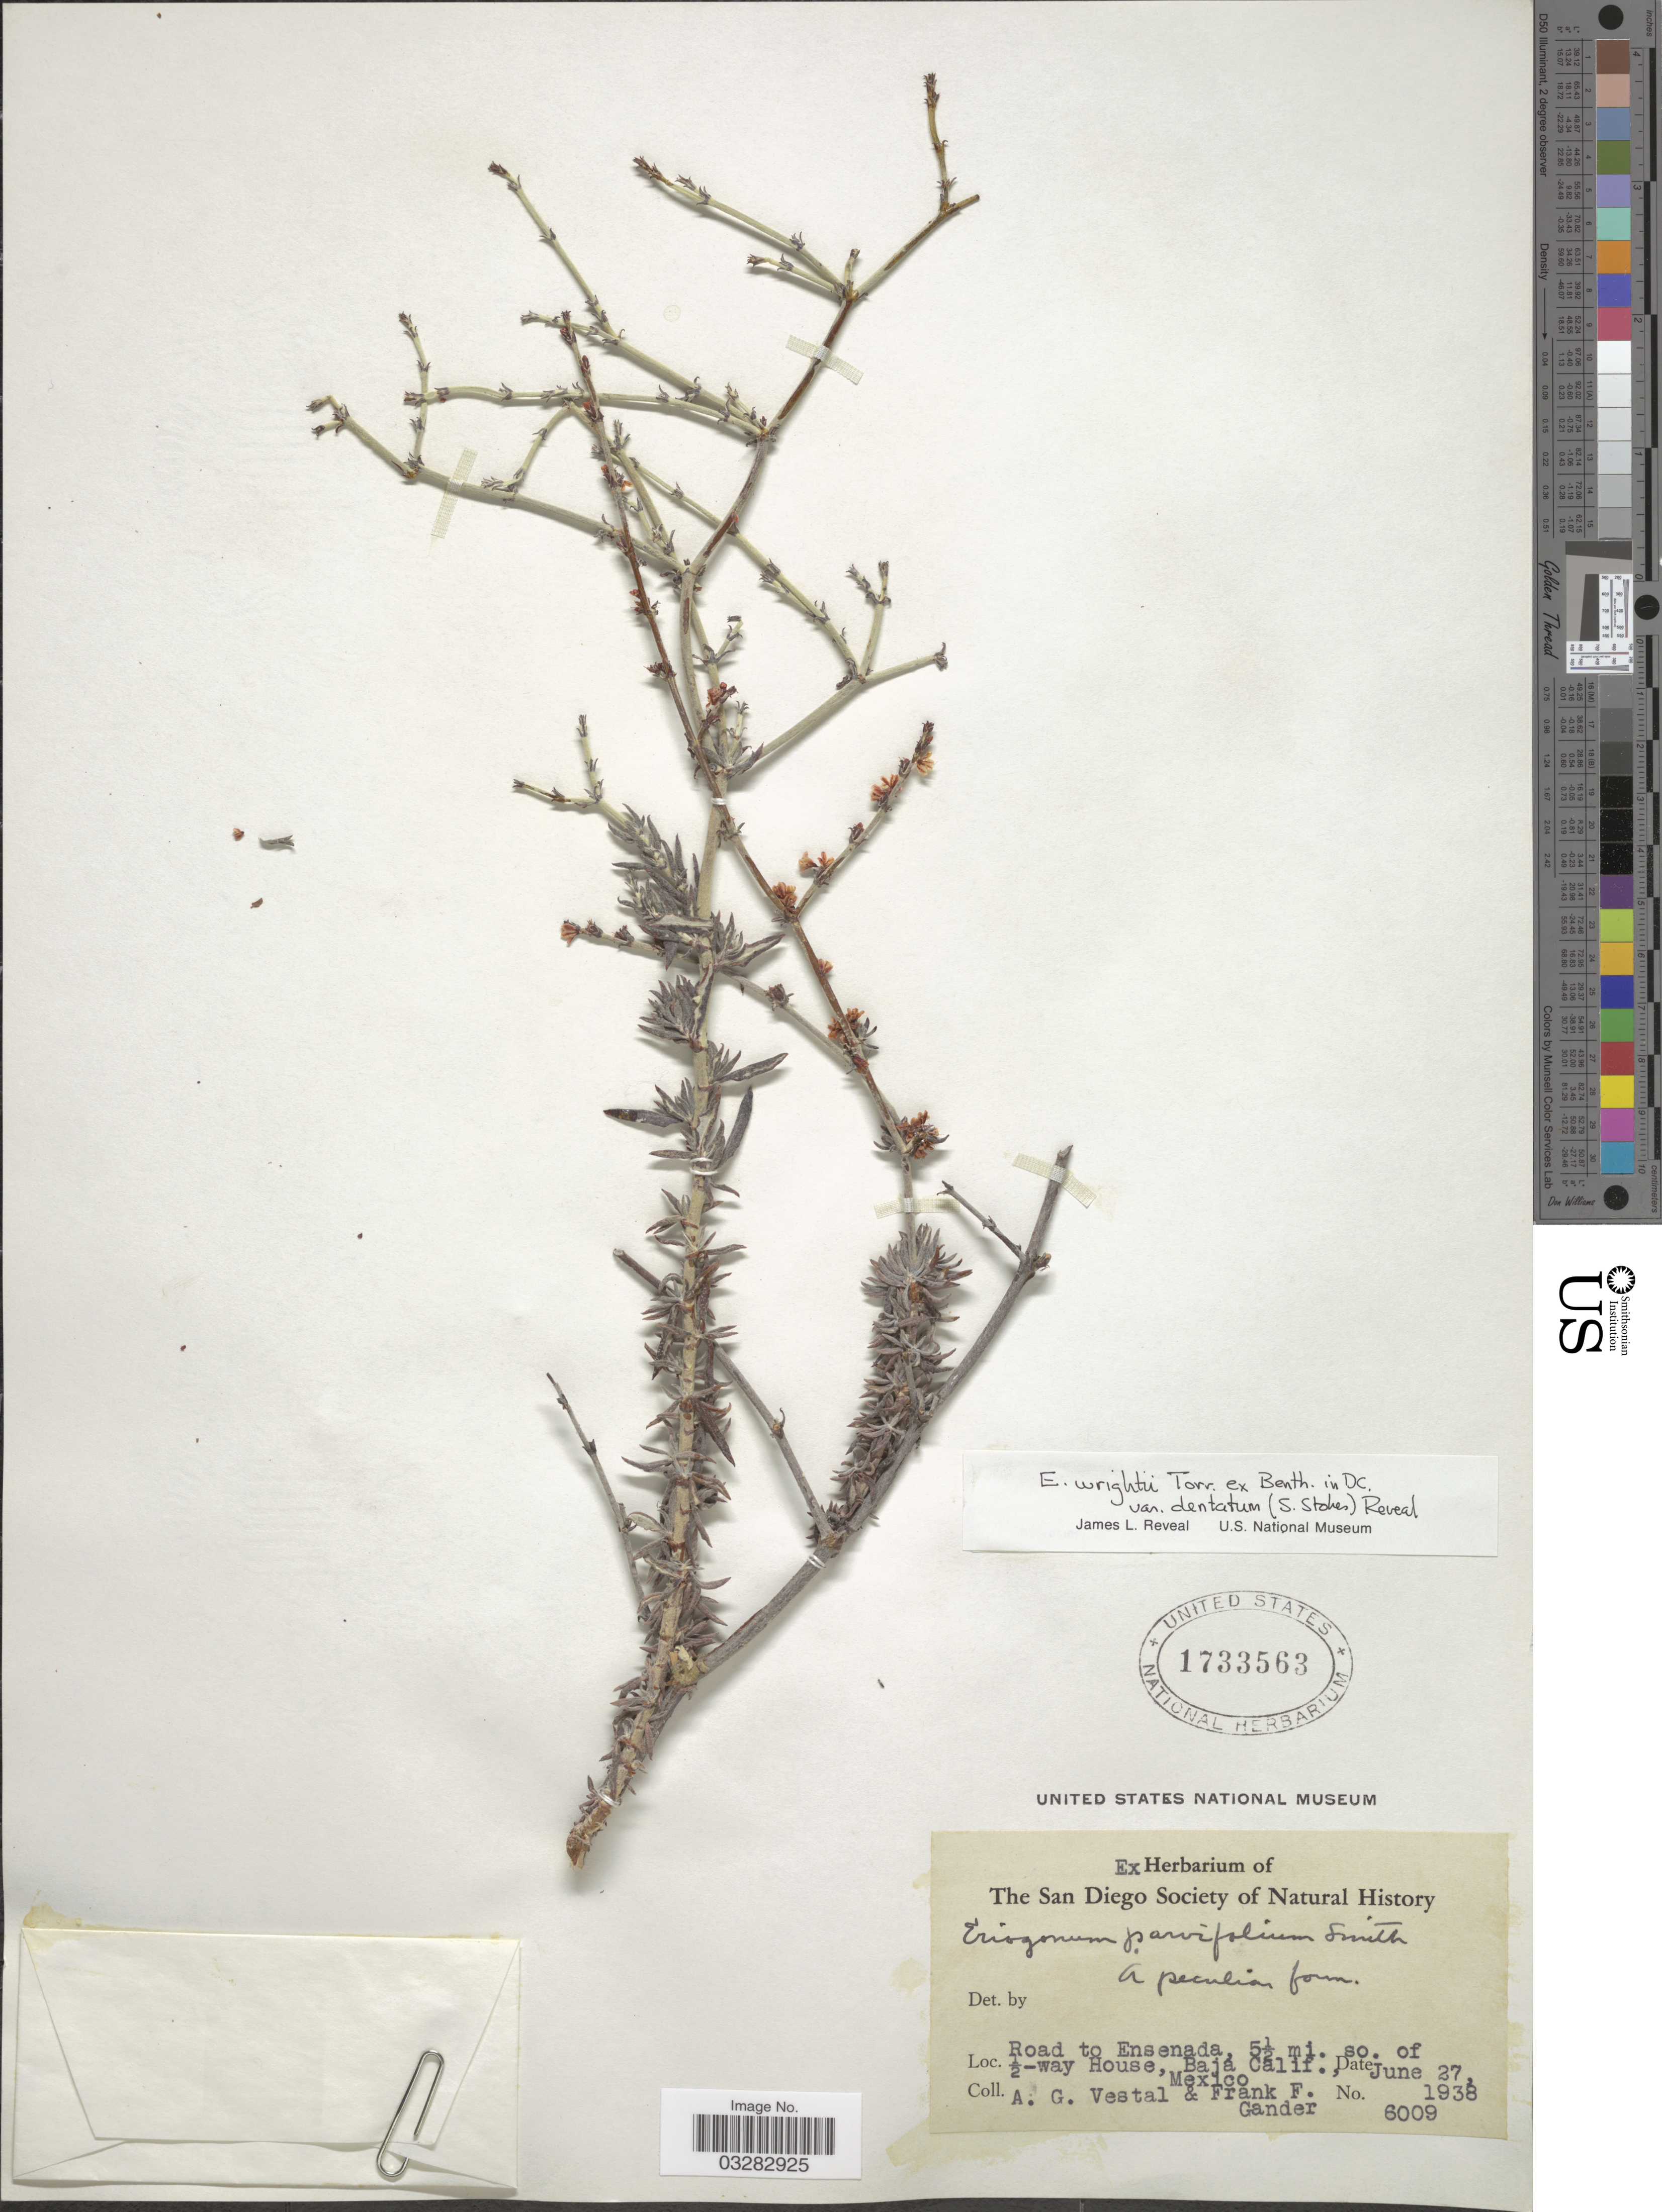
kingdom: Plantae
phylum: Tracheophyta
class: Magnoliopsida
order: Caryophyllales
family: Polygonaceae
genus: Eriogonum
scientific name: Eriogonum wrightii var. dentatum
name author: (S. Stokes) Reveal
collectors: A. Vestal & F. Gander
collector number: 6009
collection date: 1938-06-27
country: Mexico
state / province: Baja California Norte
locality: Road to Ensenada, 5½ mi. so. of ½-way House.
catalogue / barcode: US 1733563